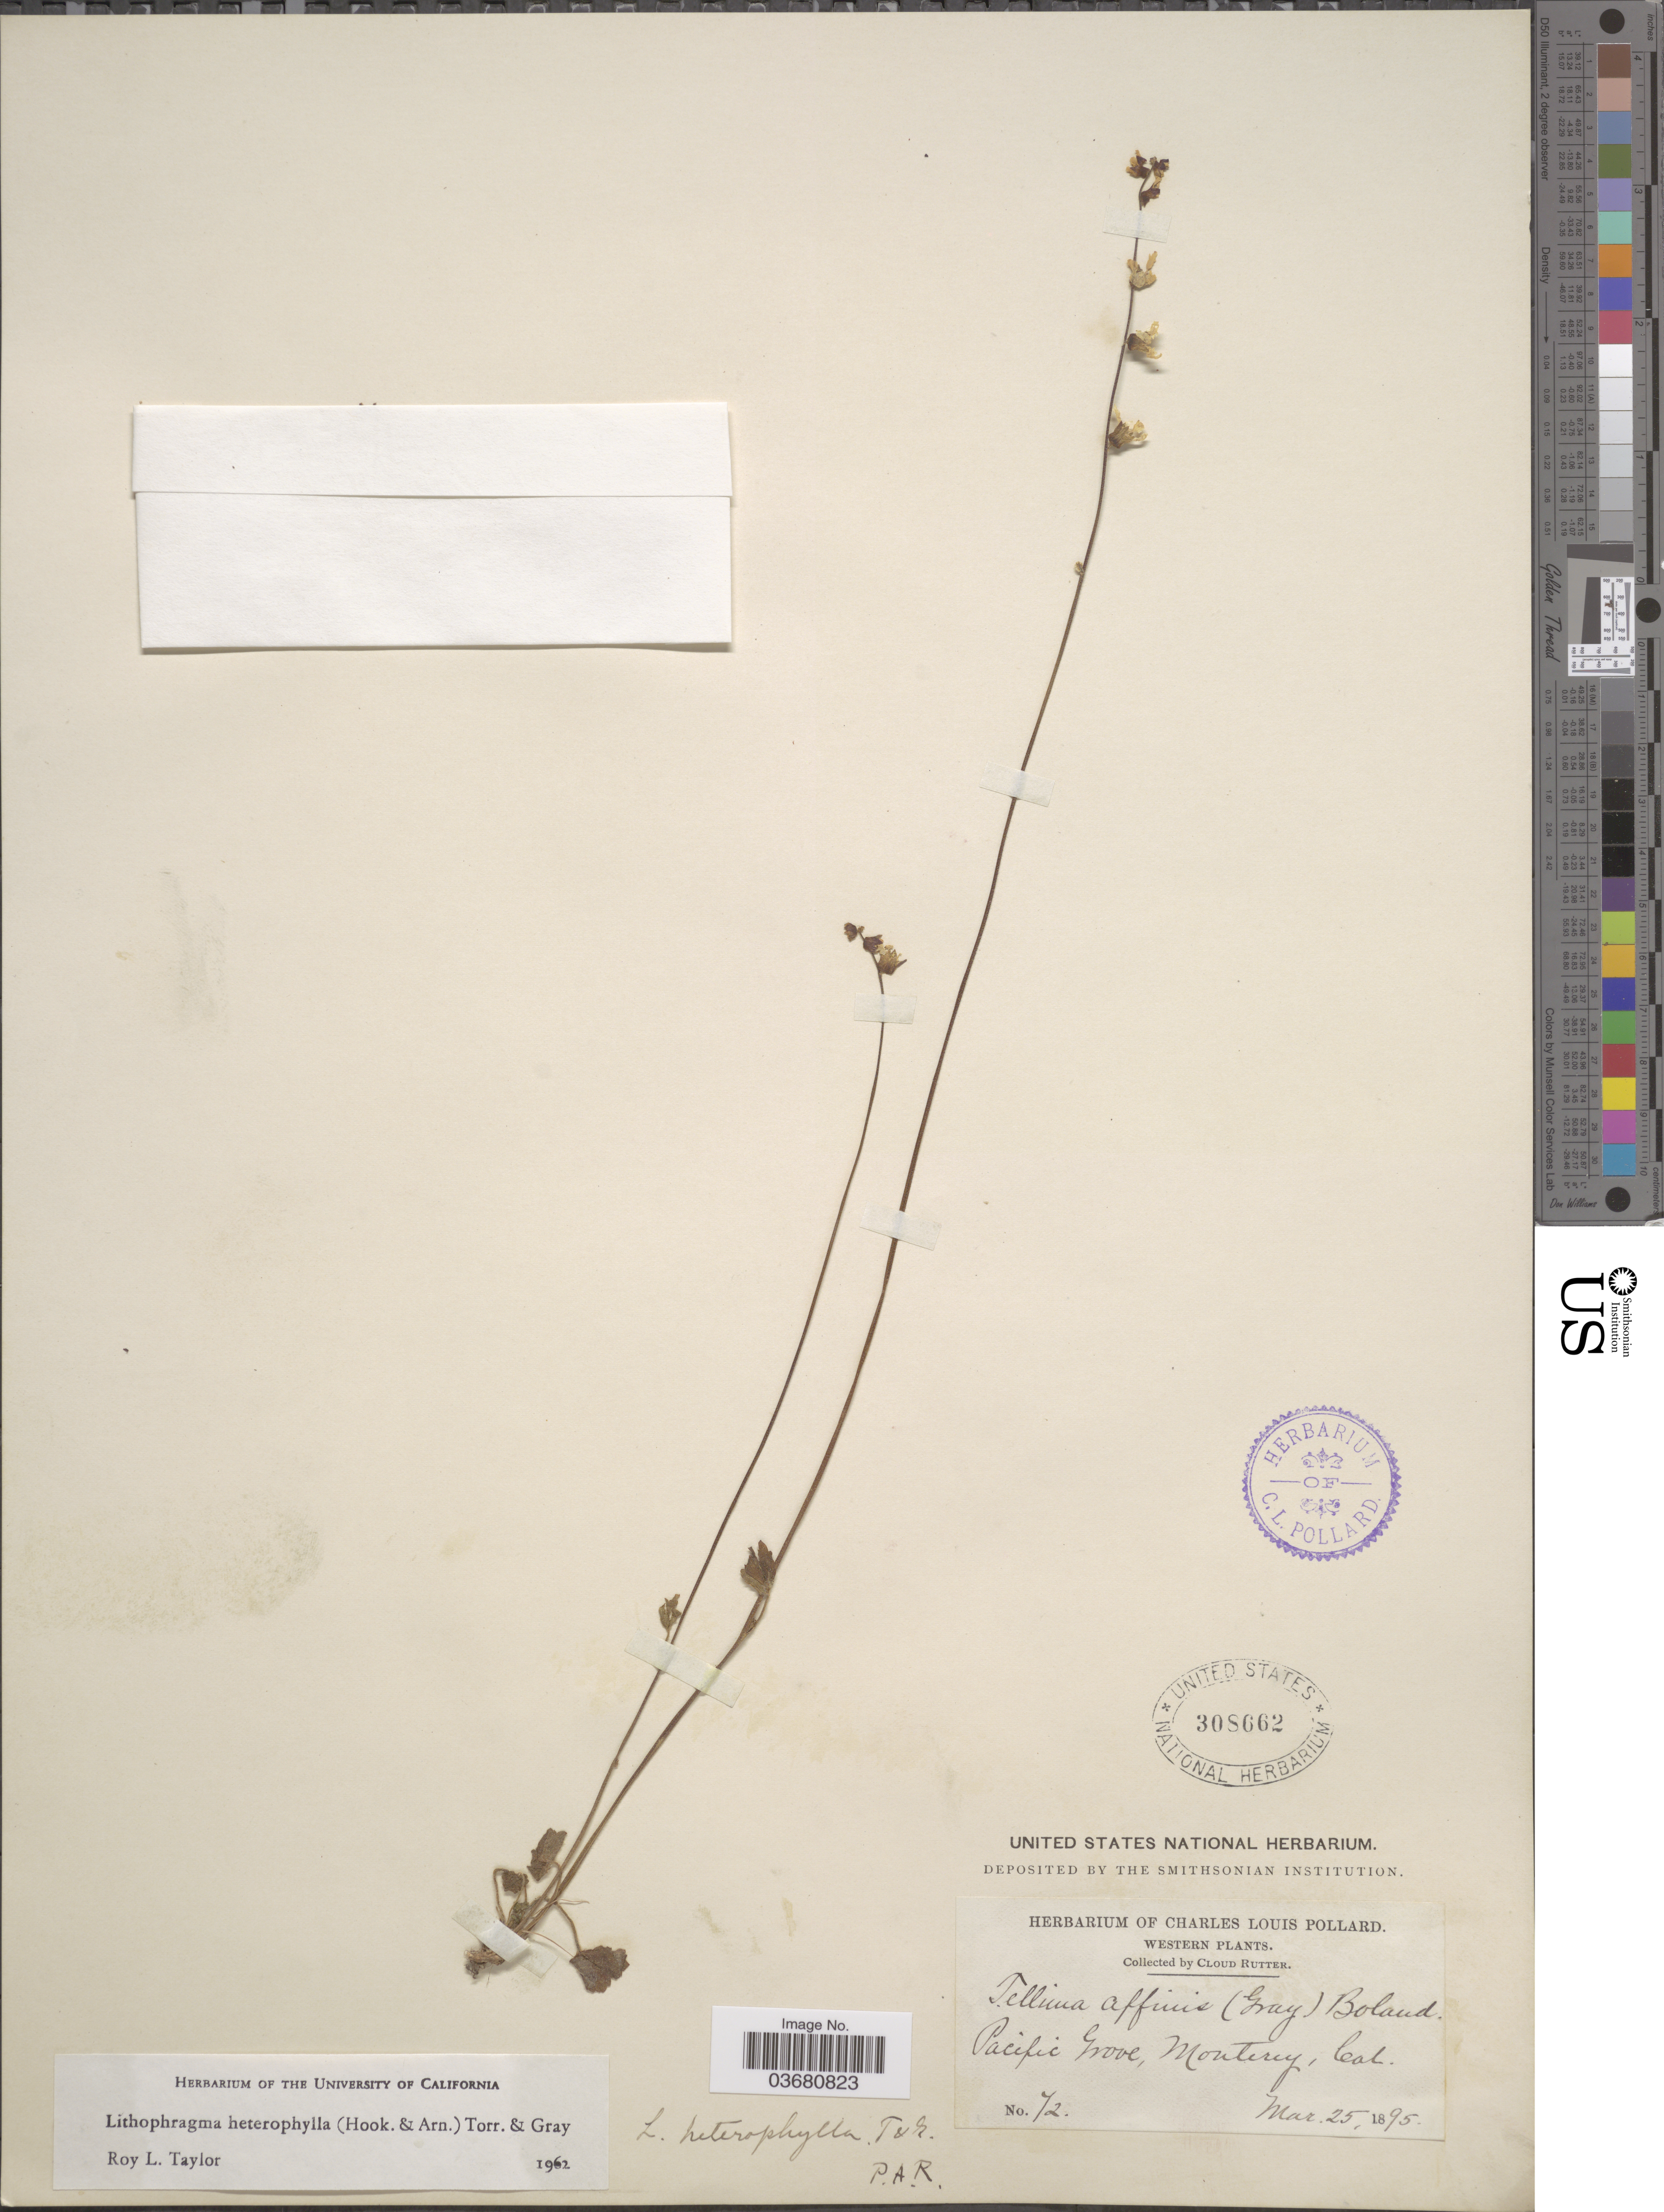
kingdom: Plantae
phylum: Tracheophyta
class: Magnoliopsida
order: Saxifragales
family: Saxifragaceae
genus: Lithophragma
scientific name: Lithophragma heterophyllum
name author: (Hook. & Arn.) Hook. & Arn.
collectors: C. Rutter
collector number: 72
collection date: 1895-03-25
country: United States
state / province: California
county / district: Monterey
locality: Western. Pacific Grove, Monterey.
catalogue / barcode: US 308662